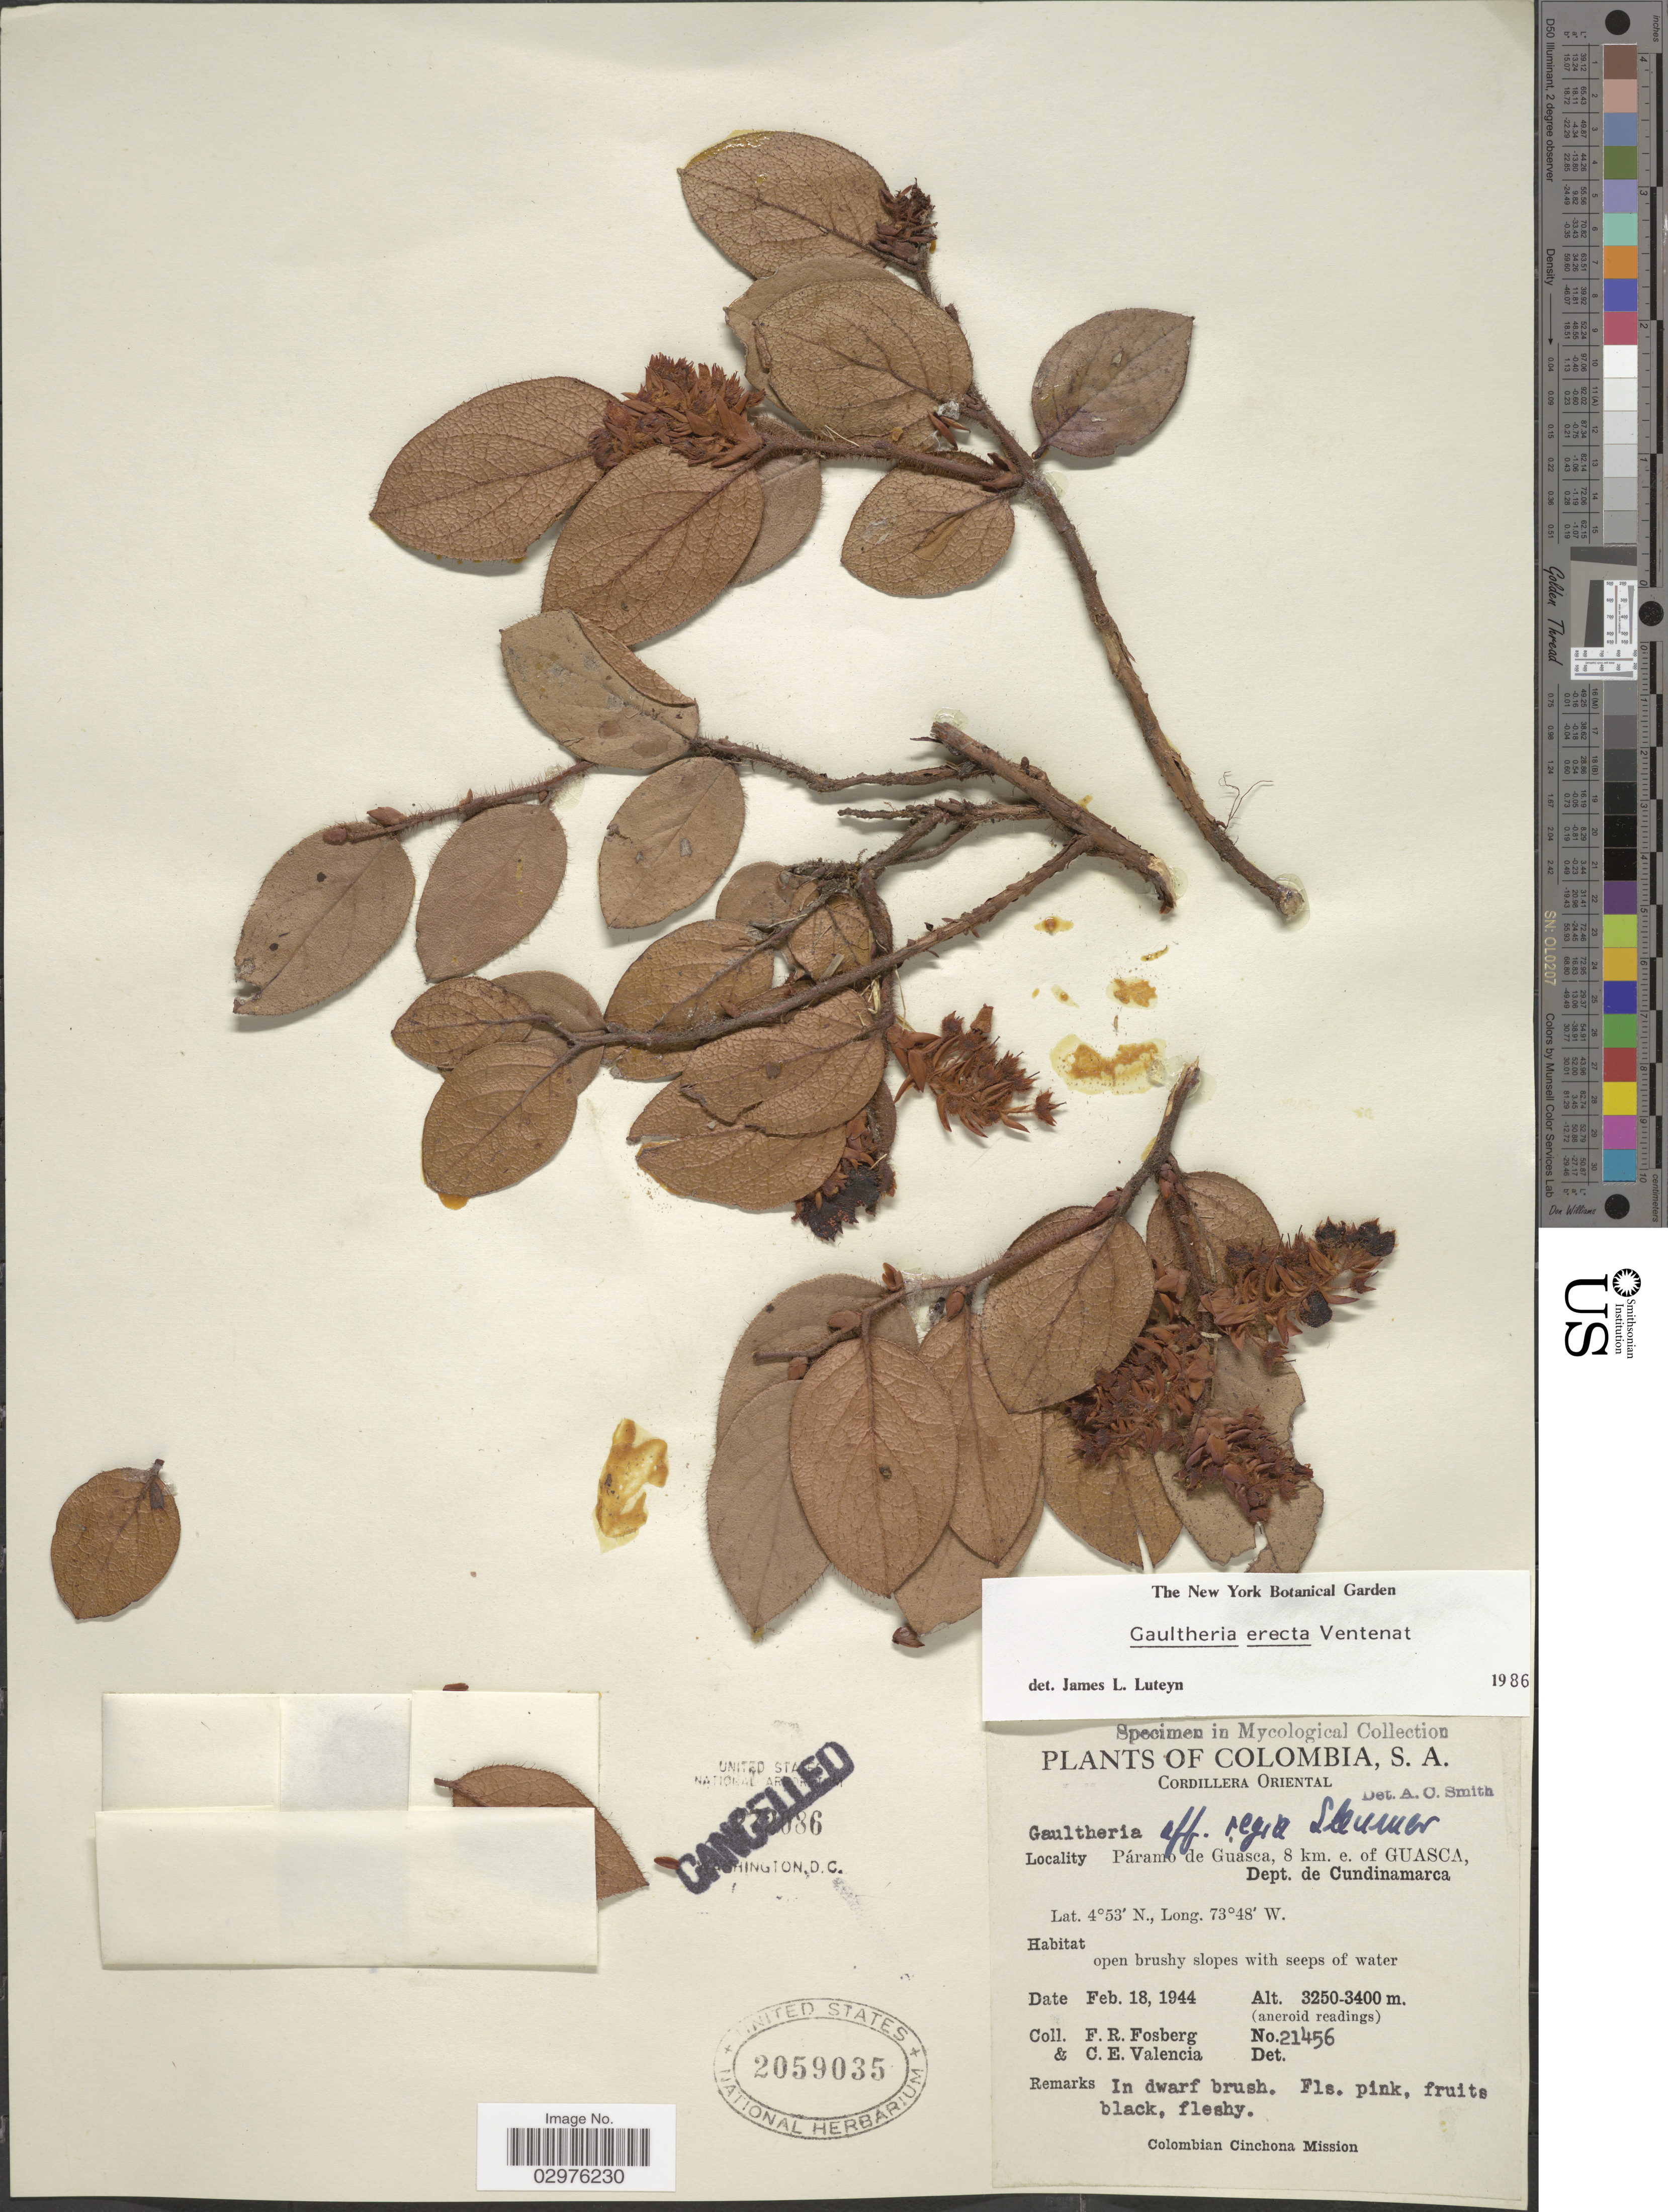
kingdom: Plantae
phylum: Tracheophyta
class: Magnoliopsida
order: Ericales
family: Ericaceae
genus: Gaultheria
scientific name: Gaultheria erecta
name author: Vent.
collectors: F. R. Fosberg & C. Valencia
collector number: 21456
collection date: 1944-02-18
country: Colombia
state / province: Cundinamarca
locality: Cordillera Oriental. Páramo de Guasca, 8 km. e. of Guasca, Dept. de Cundinamarca.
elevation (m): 3250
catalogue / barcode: US 2059035